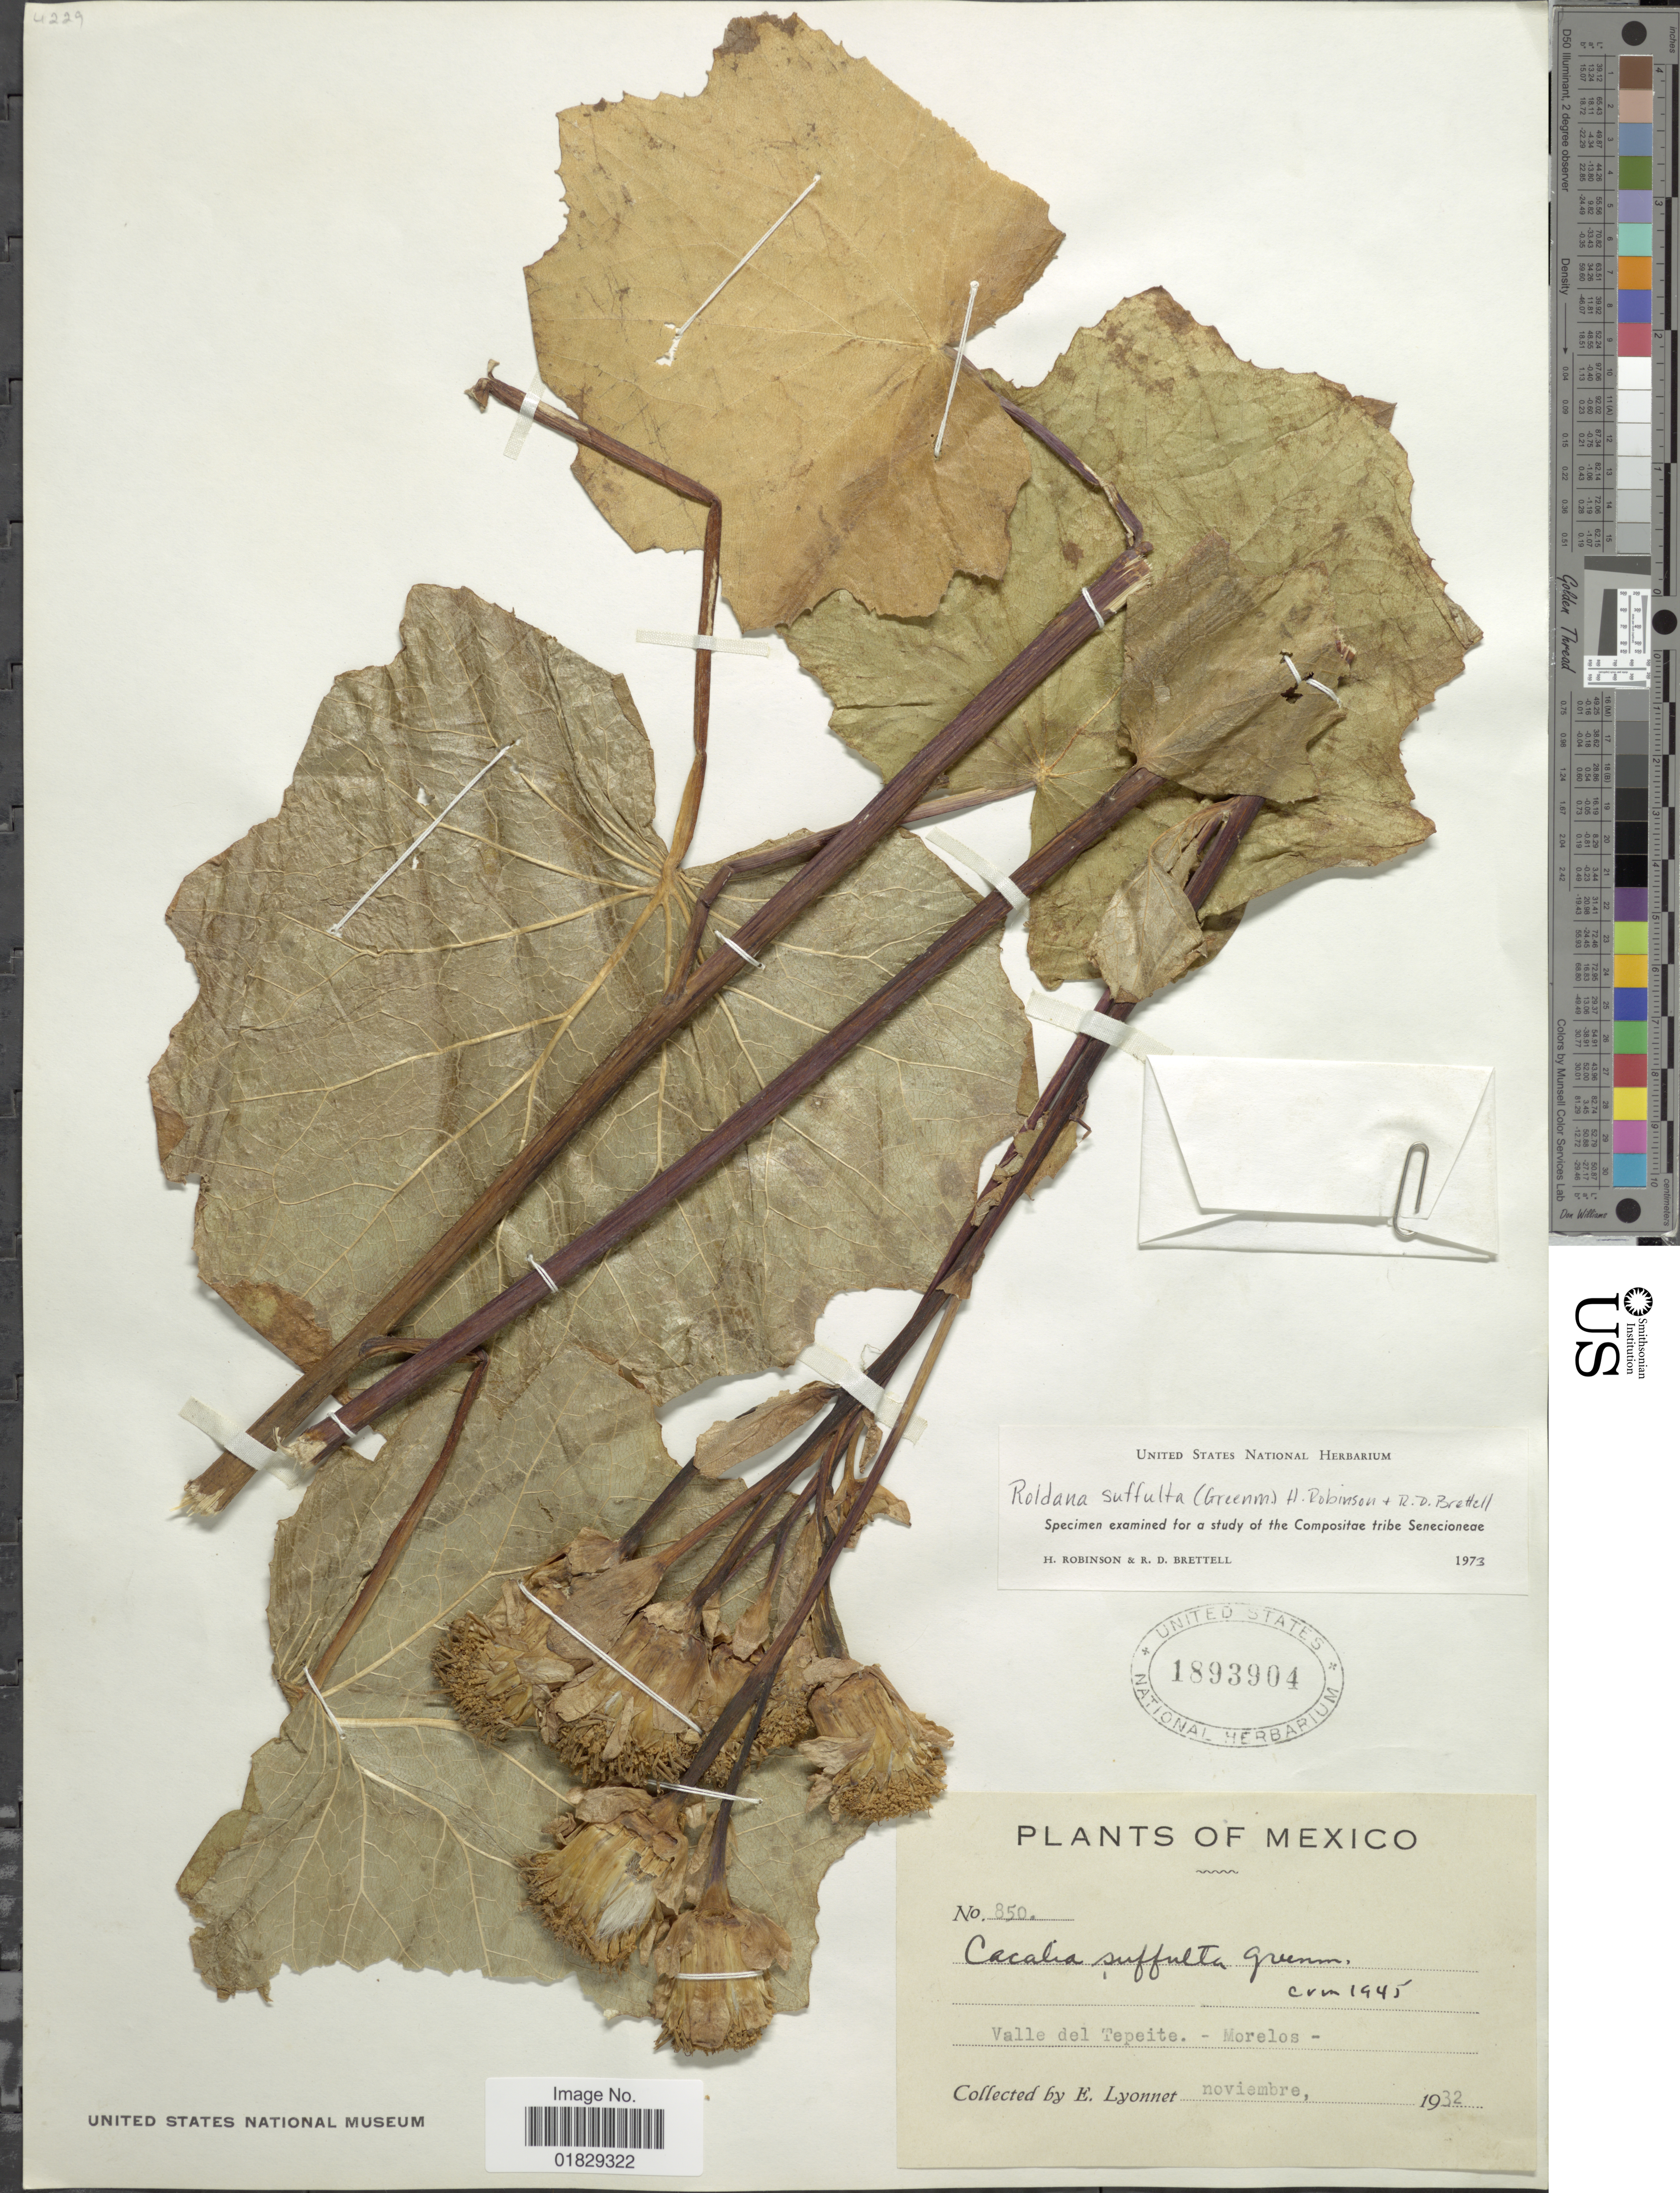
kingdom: Plantae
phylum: Tracheophyta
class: Magnoliopsida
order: Asterales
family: Asteraceae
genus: Roldana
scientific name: Roldana suffulta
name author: (Greenm.) H. Rob. & Brettell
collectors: E. Lyonnet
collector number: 850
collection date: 1932-11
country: Mexico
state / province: Morelos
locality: Valle del Tepeite - Morelos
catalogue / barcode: US 1893904